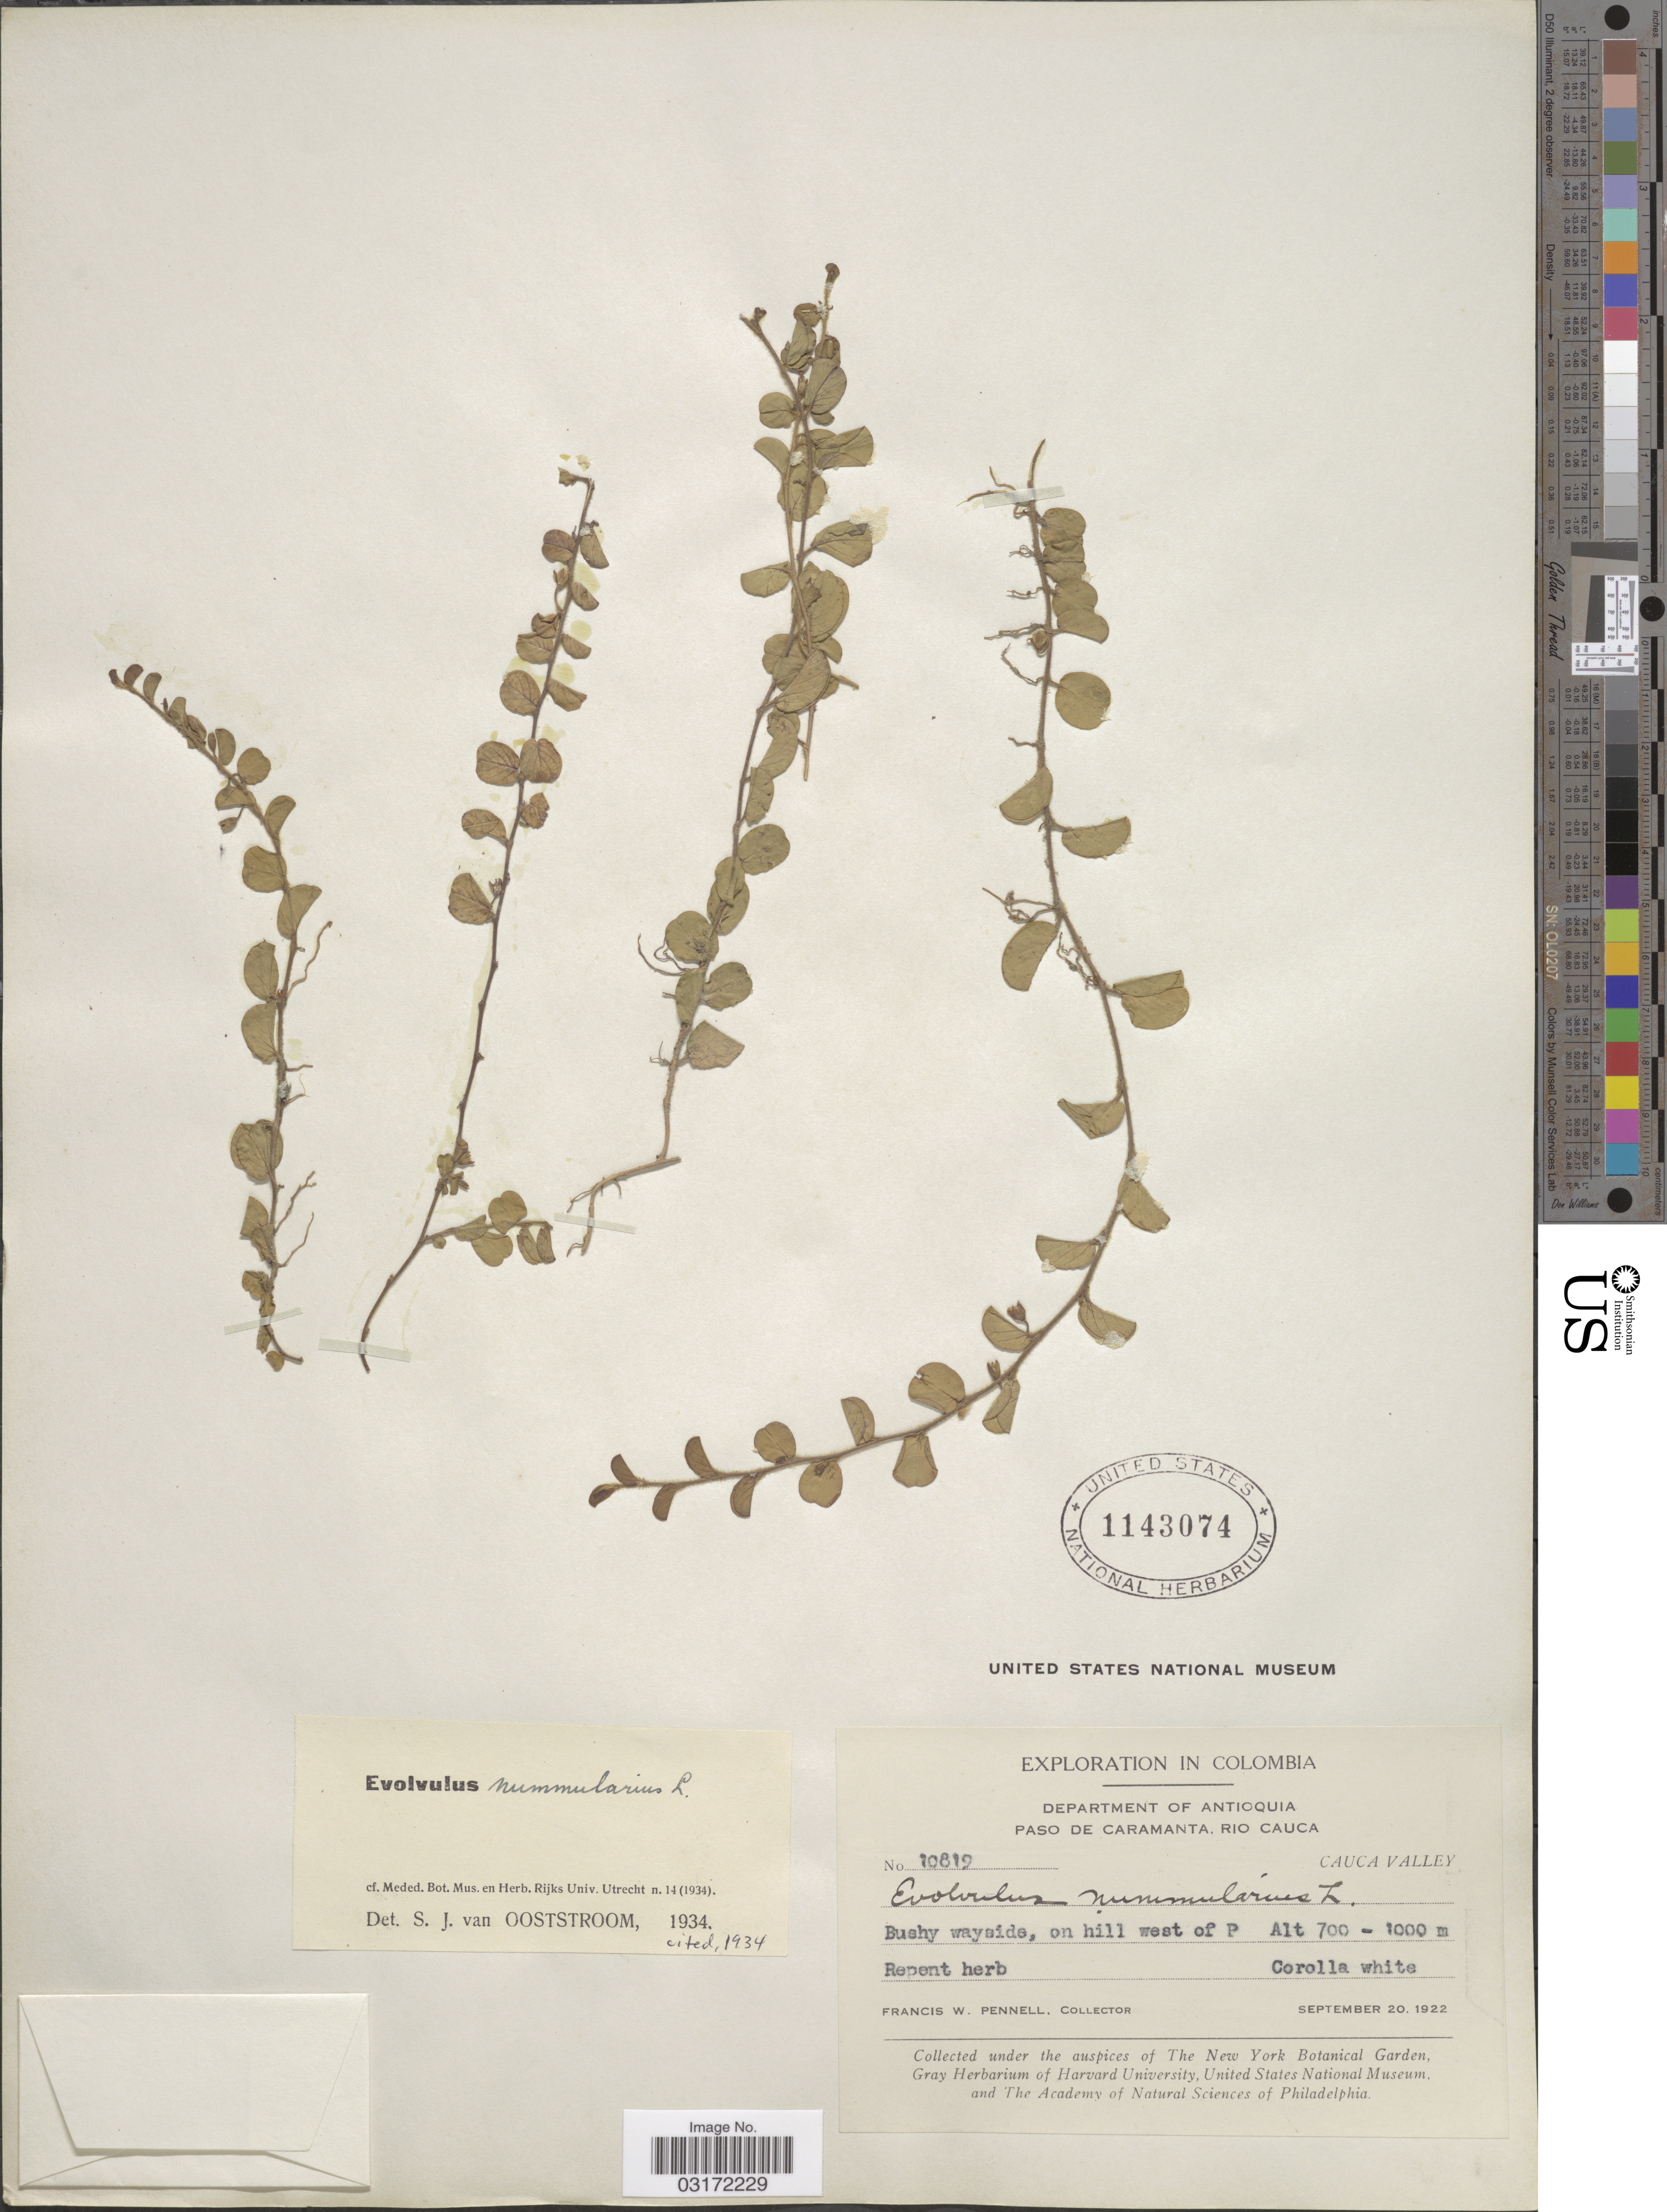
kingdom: Plantae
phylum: Tracheophyta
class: Magnoliopsida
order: Solanales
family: Convolvulaceae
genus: Evolvulus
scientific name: Evolvulus nummularius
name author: (L.) L.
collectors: F. W. Pennell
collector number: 10819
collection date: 1922-09-20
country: Colombia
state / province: Antioquia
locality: Department of Antioquia. Paso de Caramanta, Rio Cauca. Cauca Valley. On hill west of P.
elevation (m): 700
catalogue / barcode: US 1143074